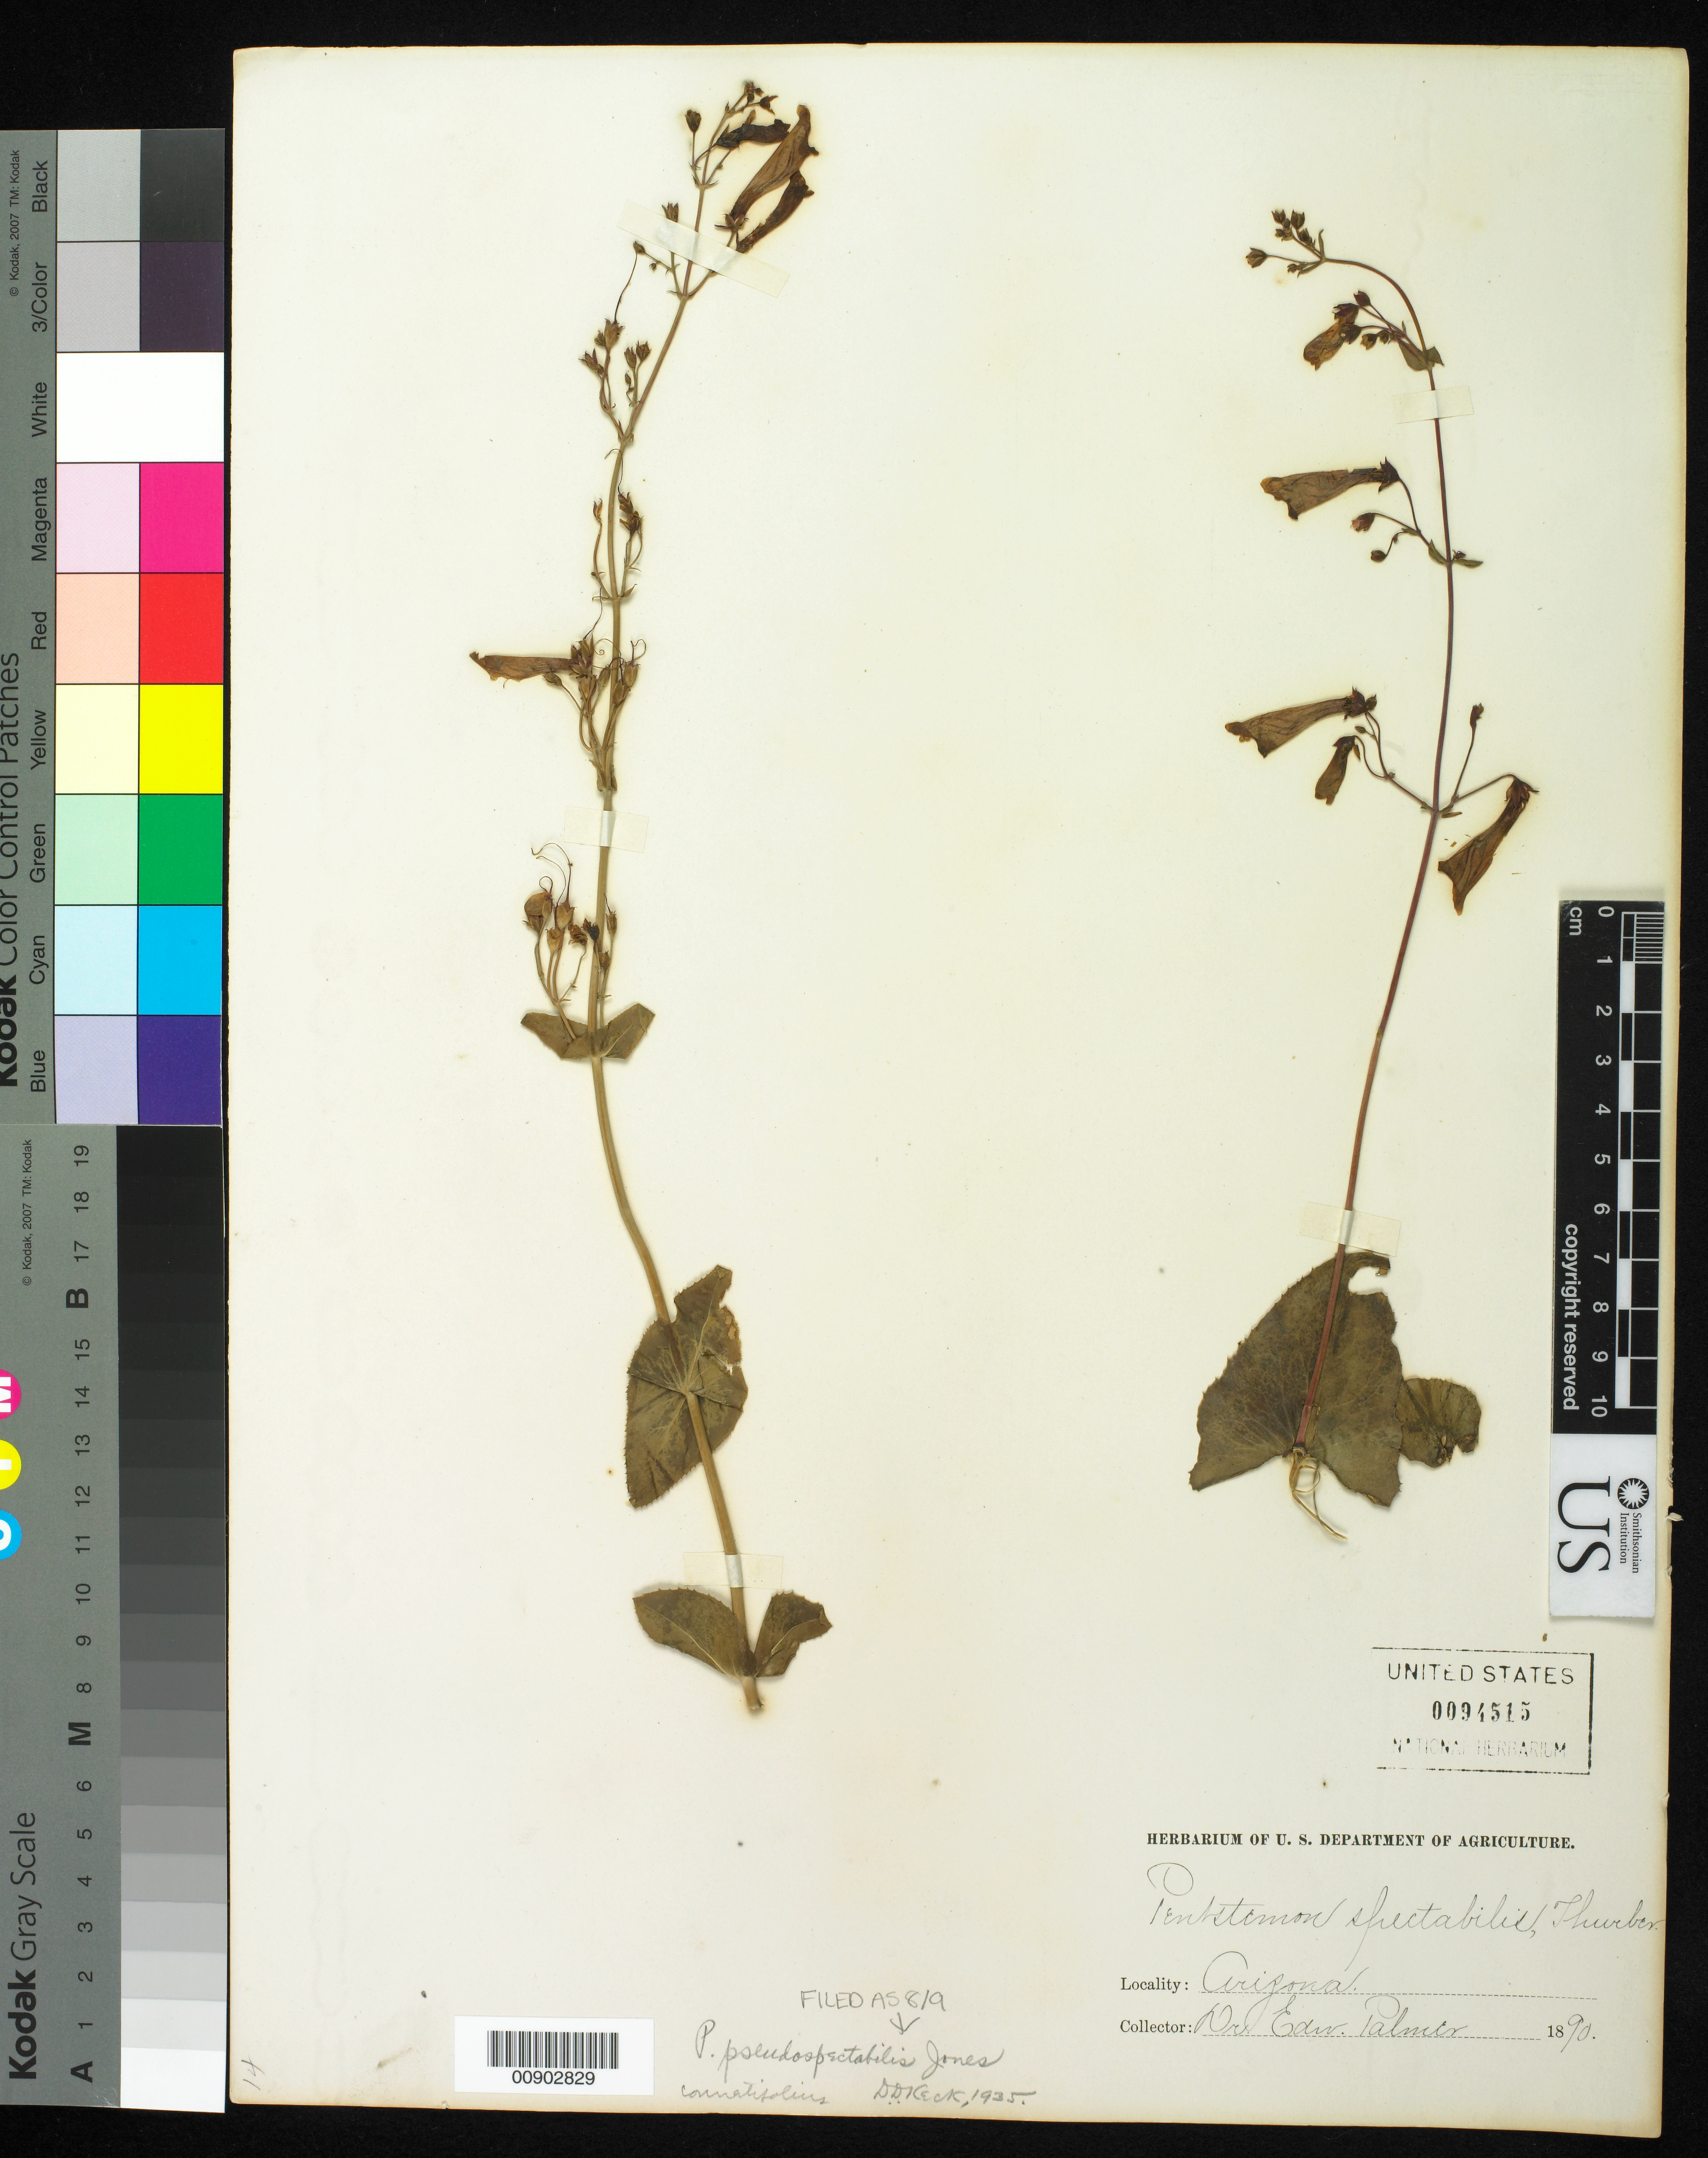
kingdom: Plantae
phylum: Tracheophyta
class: Magnoliopsida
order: Lamiales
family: Plantaginaceae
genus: Penstemon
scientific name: Penstemon pseudospectabilis var. connatifolius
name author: (A. Nelson) D.D. Keck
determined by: Keck, David D.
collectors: E. Palmer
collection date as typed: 1890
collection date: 1890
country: United States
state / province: Arizona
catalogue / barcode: US 94515